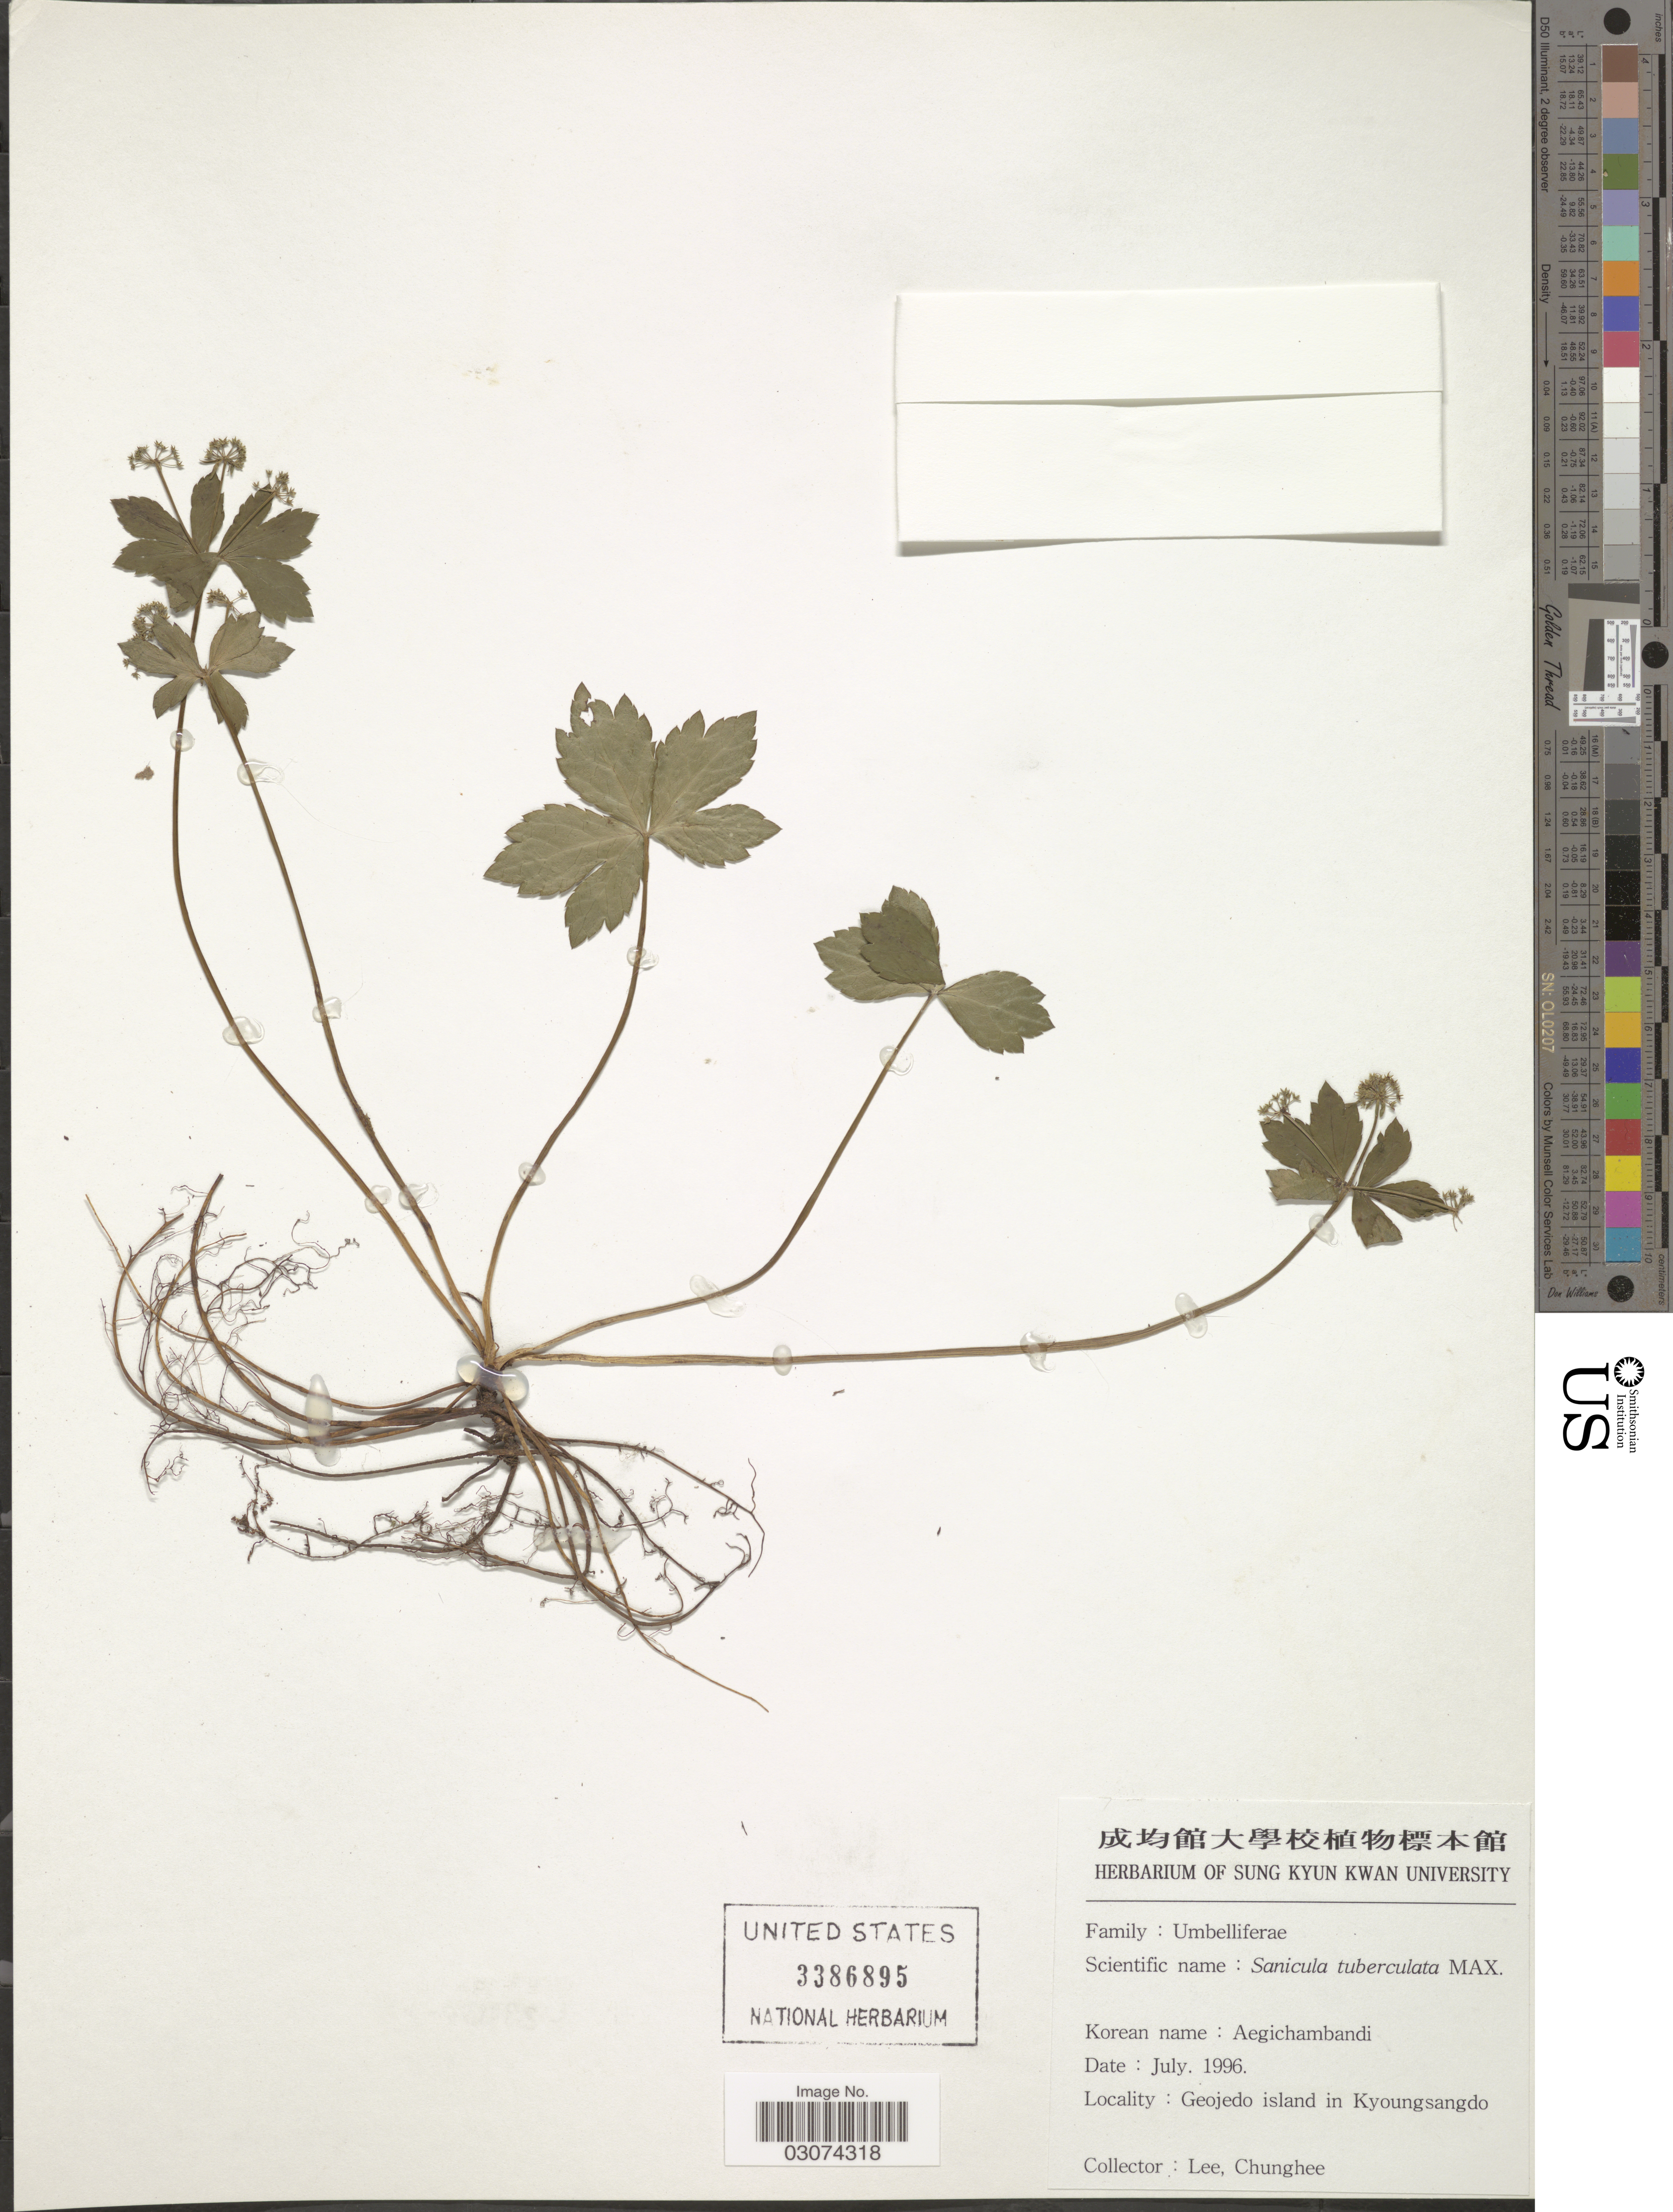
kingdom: Plantae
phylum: Tracheophyta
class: Magnoliopsida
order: Apiales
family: Apiaceae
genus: Sanicula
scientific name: Sanicula tuberculata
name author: Maxim.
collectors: C. Lee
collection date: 1996-07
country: South Korea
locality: Geojedo island in Kyoungsangdo.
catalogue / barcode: US 3386895